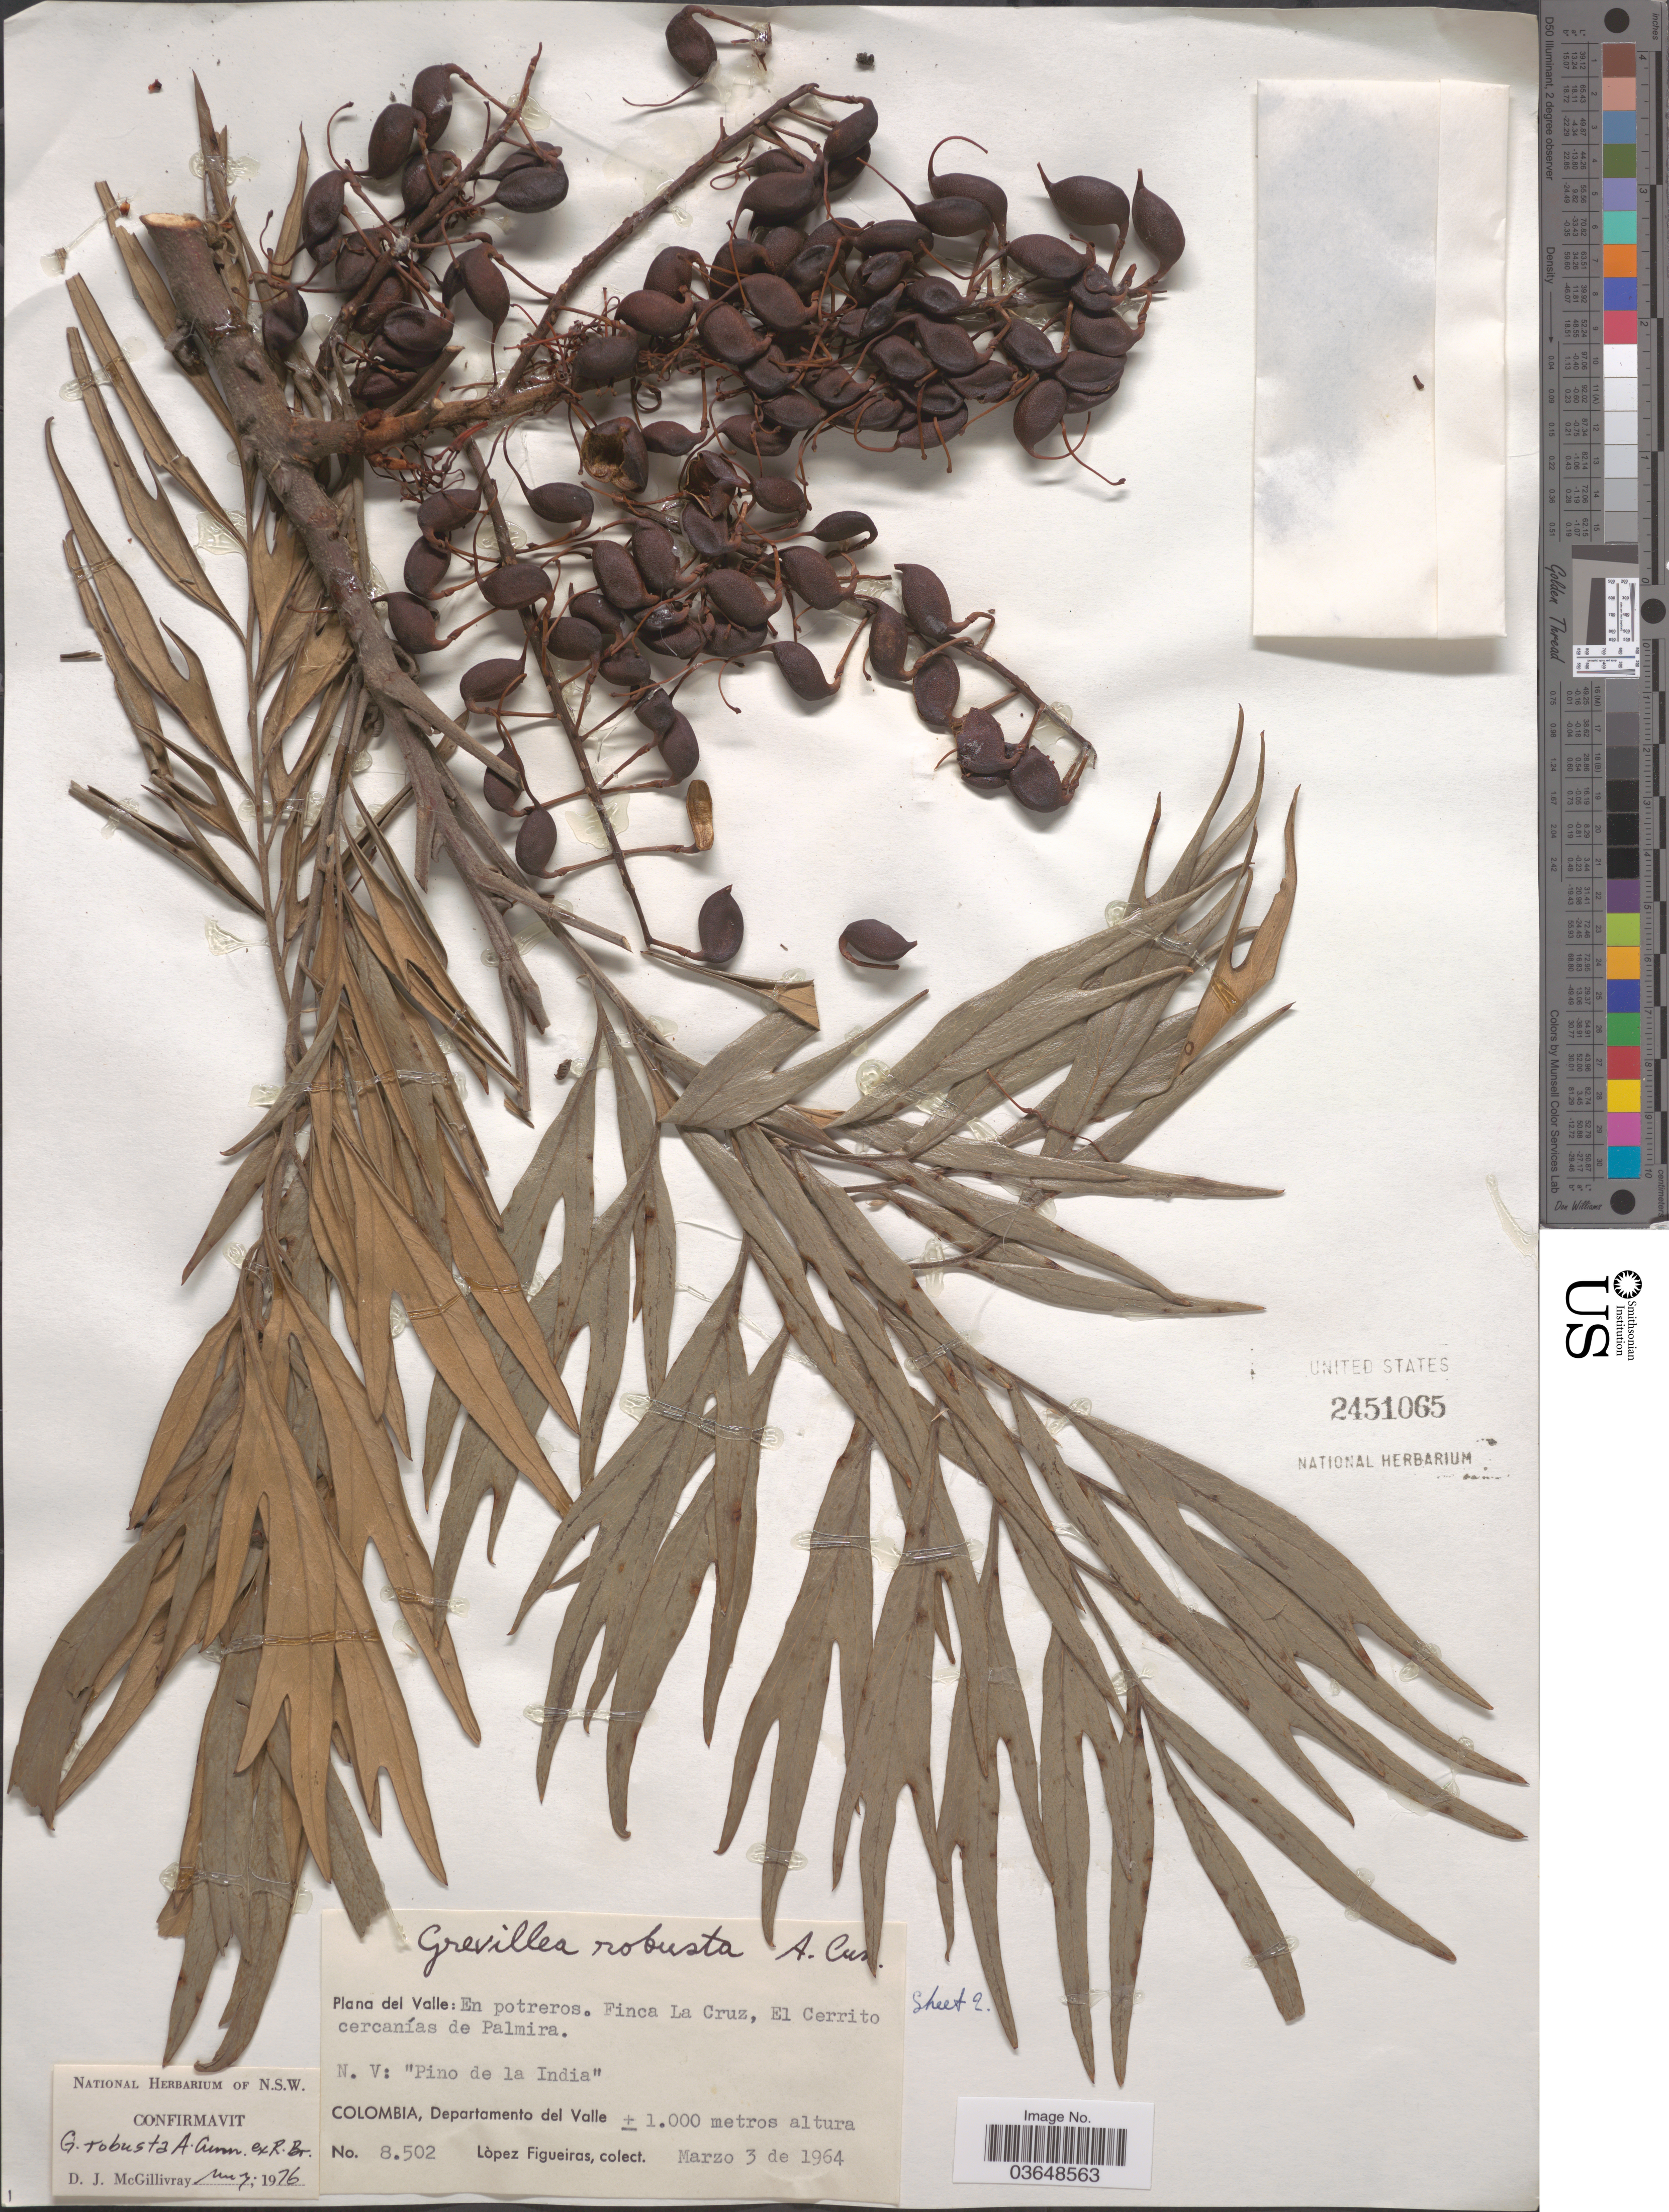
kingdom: Plantae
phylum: Tracheophyta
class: Magnoliopsida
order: Proteales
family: Proteaceae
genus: Grevillea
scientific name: Grevillea robusta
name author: A. Cunn.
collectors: M. López Figueiras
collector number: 8502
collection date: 1964-03-03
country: Colombia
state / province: Valle del Cauca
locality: Departamento del Valle. Finca La Cruz, El Cerrito cercanías de Palmira.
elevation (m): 1000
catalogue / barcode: US 2451065